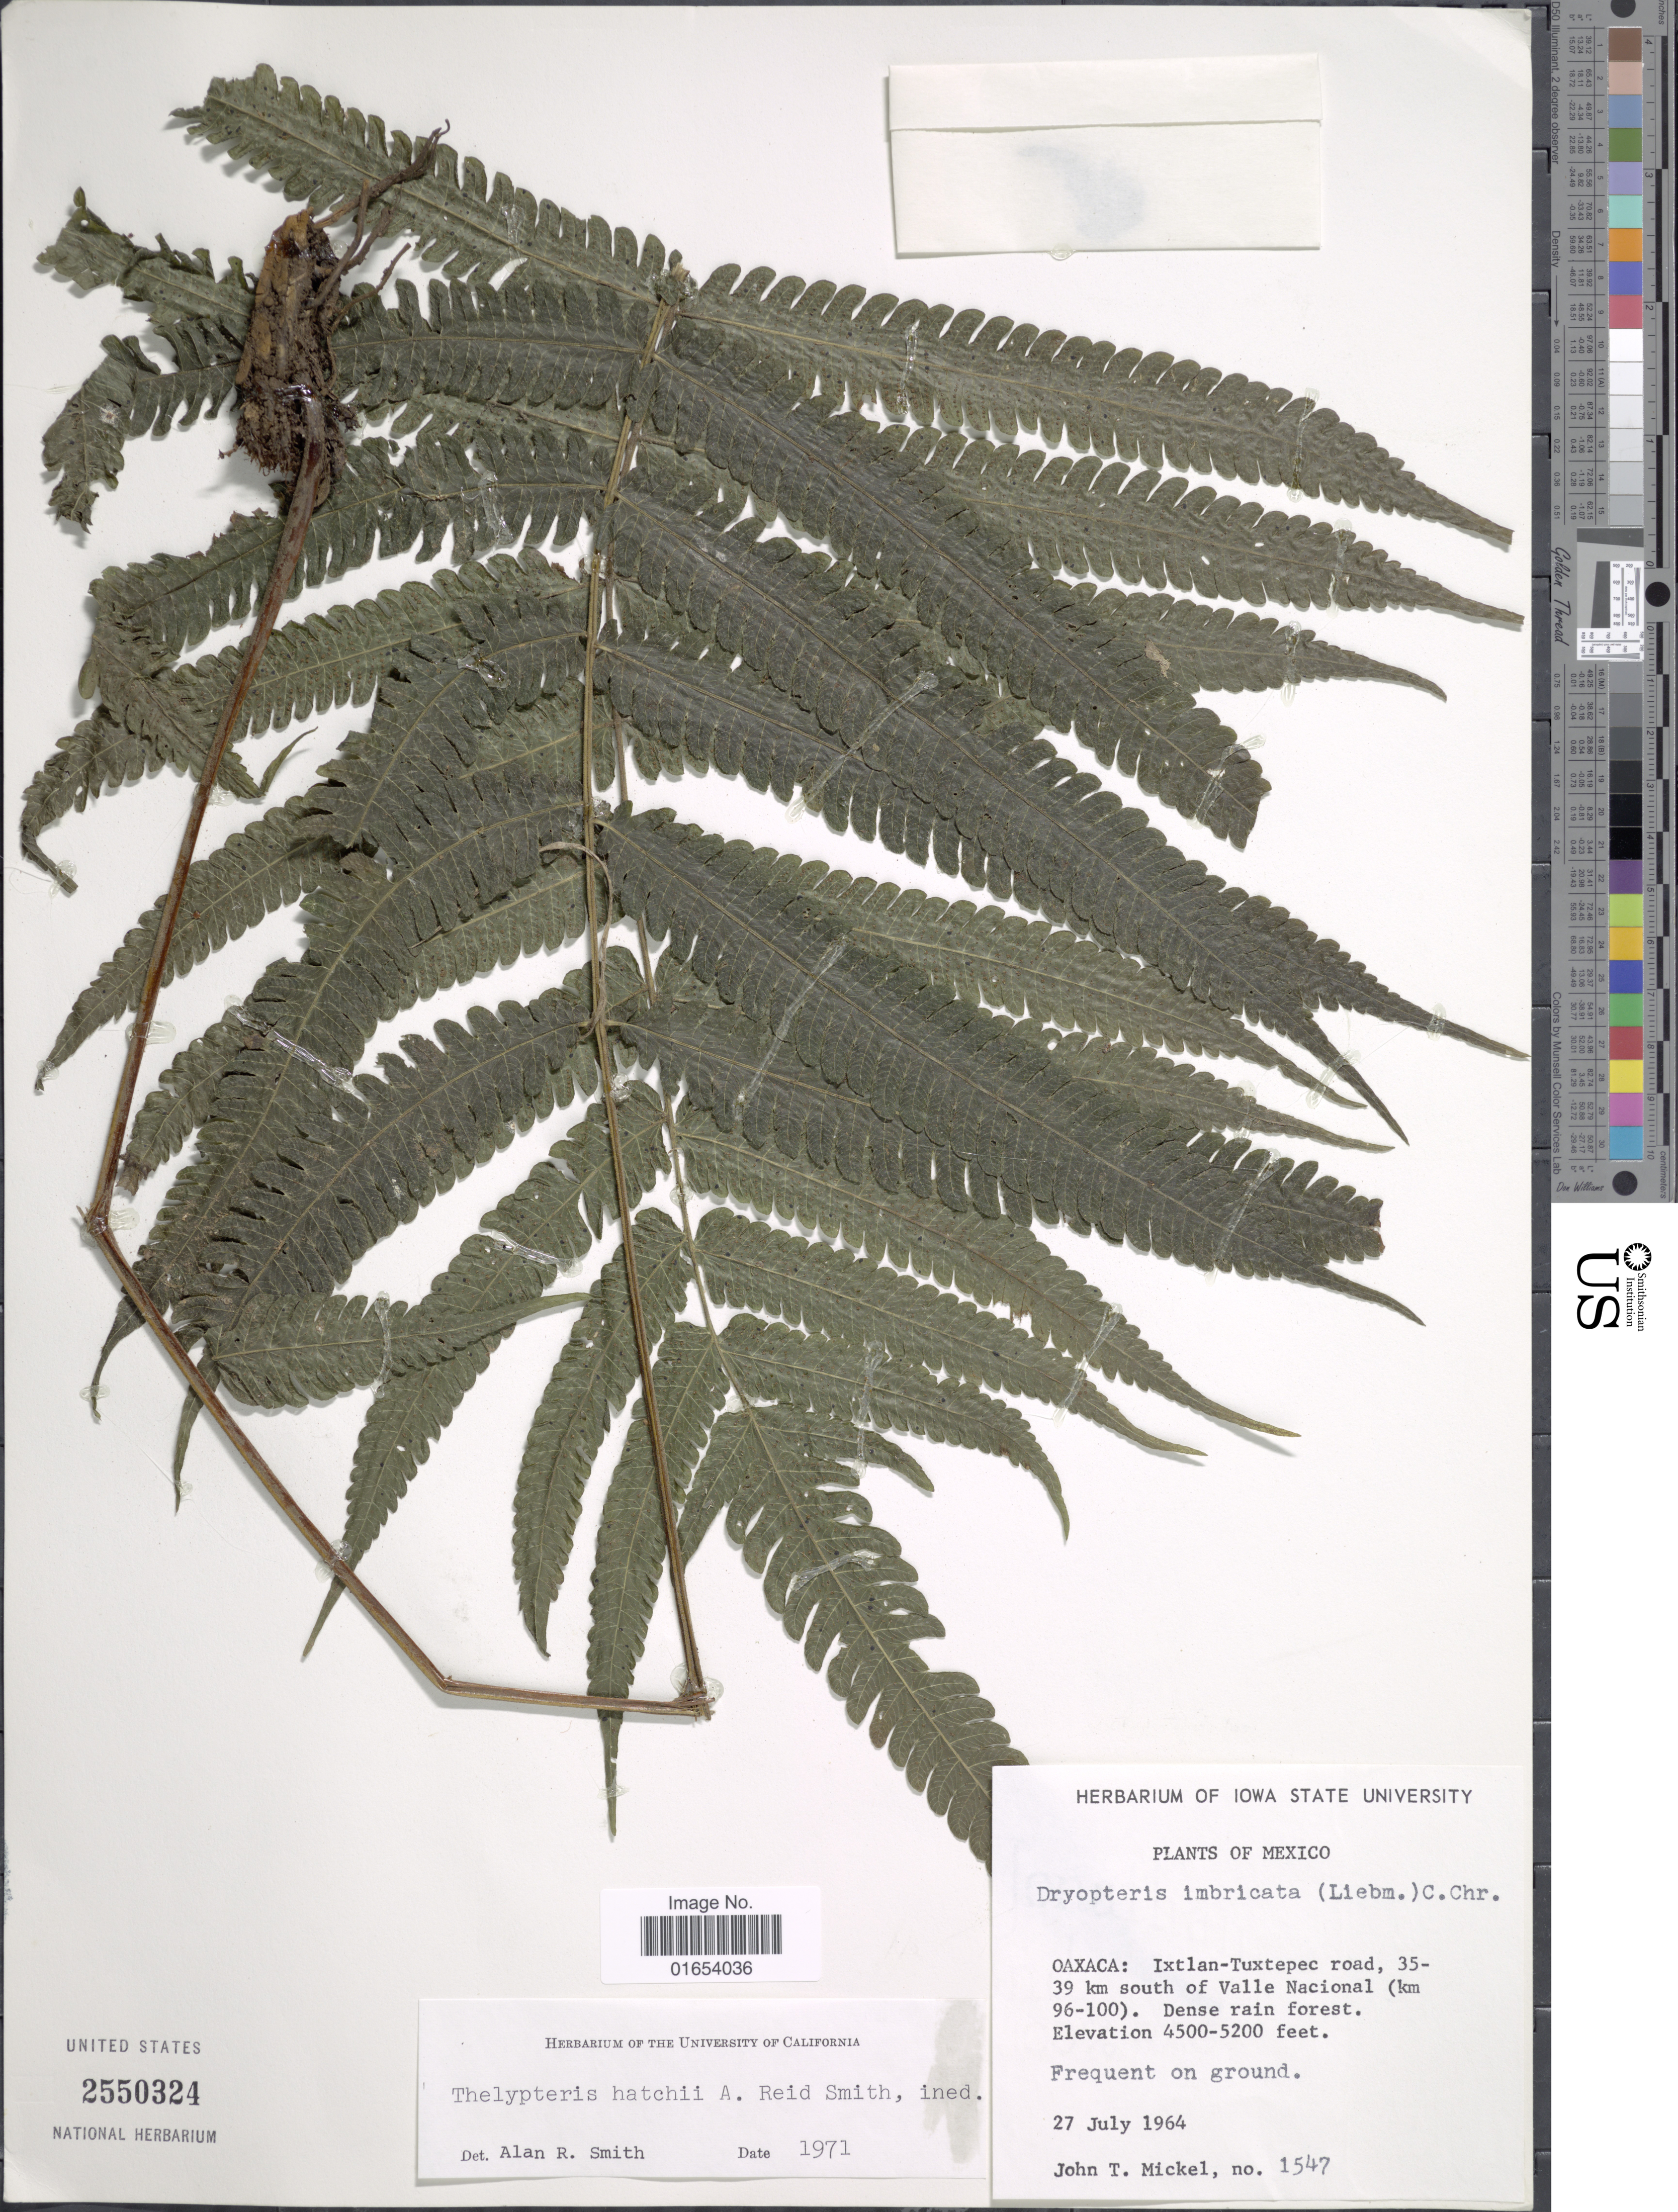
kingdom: Plantae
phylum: Tracheophyta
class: Polypodiopsida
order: Polypodiales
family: Thelypteridaceae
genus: Goniopteris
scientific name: Goniopteris hatchii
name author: (A.R. Sm.) Á. Löve & D. Löve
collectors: J. T. Mickel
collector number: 1547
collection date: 1964-07-27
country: Mexico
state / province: Oaxaca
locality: Oaxaca, Ixtlan-Tuxtepec road, 35-39 km south of Valle Nacional (km 96-100)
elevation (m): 1372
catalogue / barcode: US 2550324